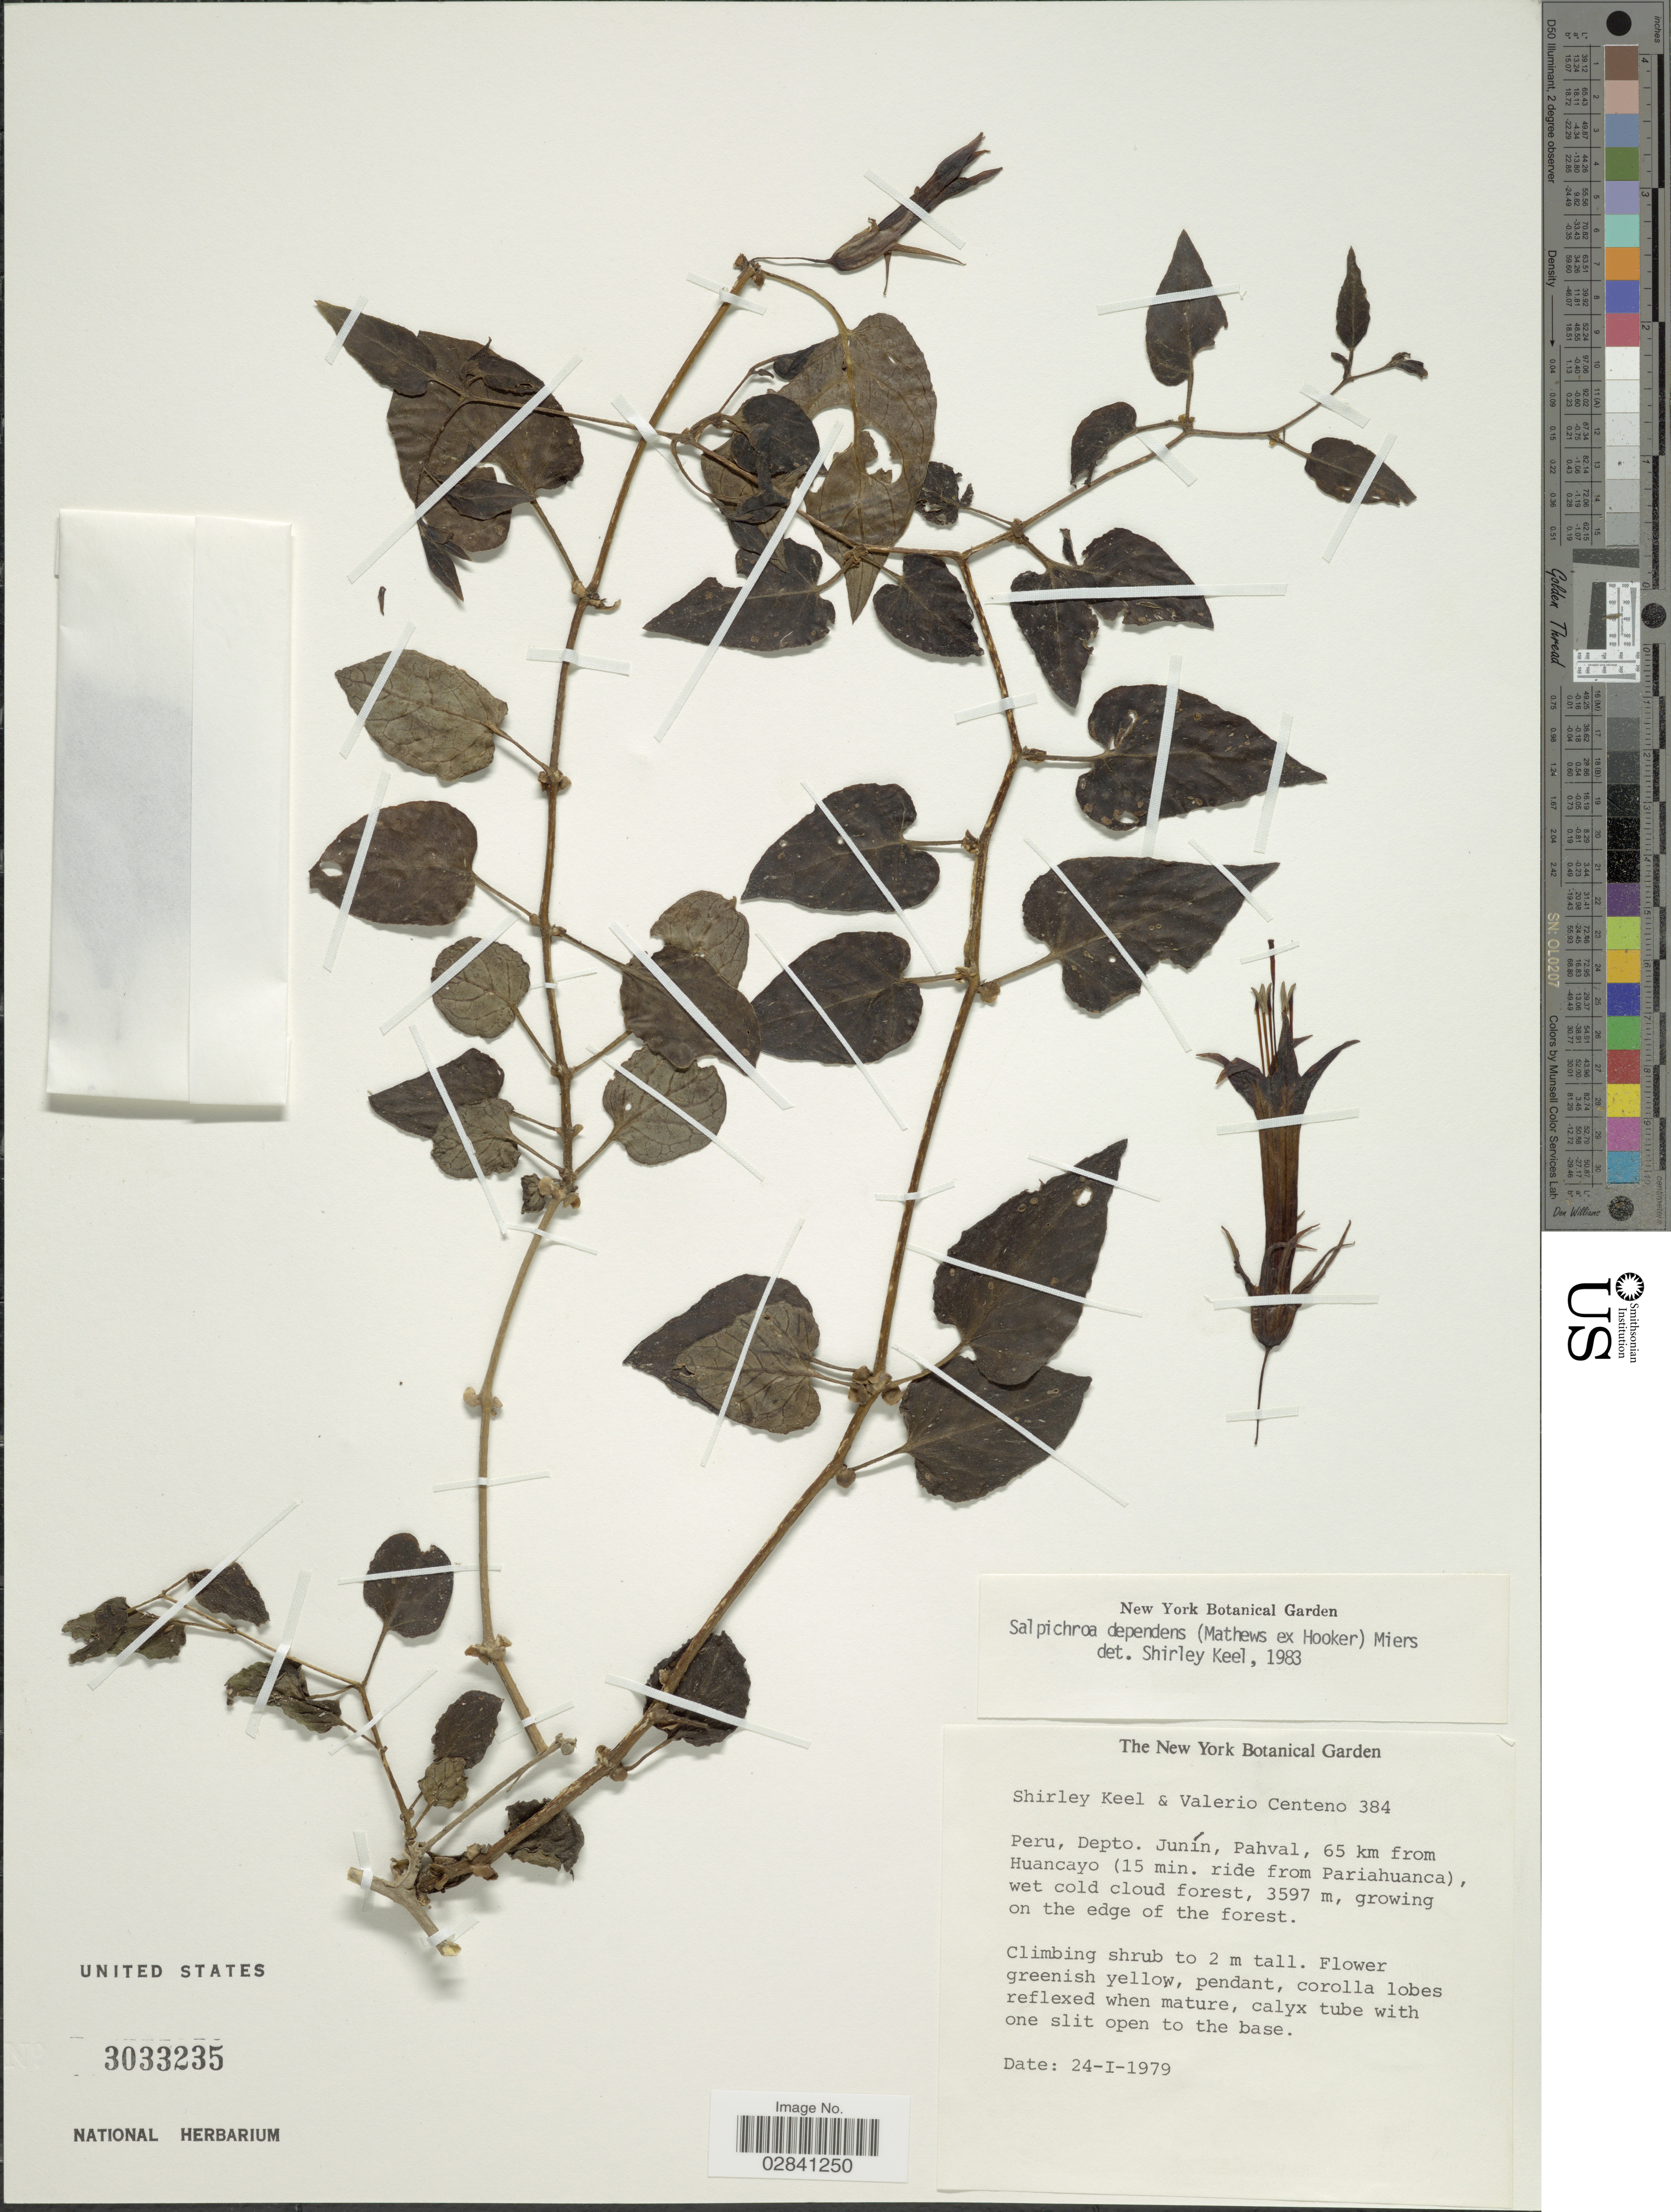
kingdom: Plantae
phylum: Tracheophyta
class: Magnoliopsida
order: Solanales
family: Solanaceae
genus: Salpichroa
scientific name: Salpichroa dependens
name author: (Hook.) Miers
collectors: S. Keel & V. Centeno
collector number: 384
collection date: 1979-01-24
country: Peru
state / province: Junín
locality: Depto. Junín, Pahval, 65 km from Huancayo (15 min. ride from Pariahuanca).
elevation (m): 3597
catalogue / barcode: US 3033235